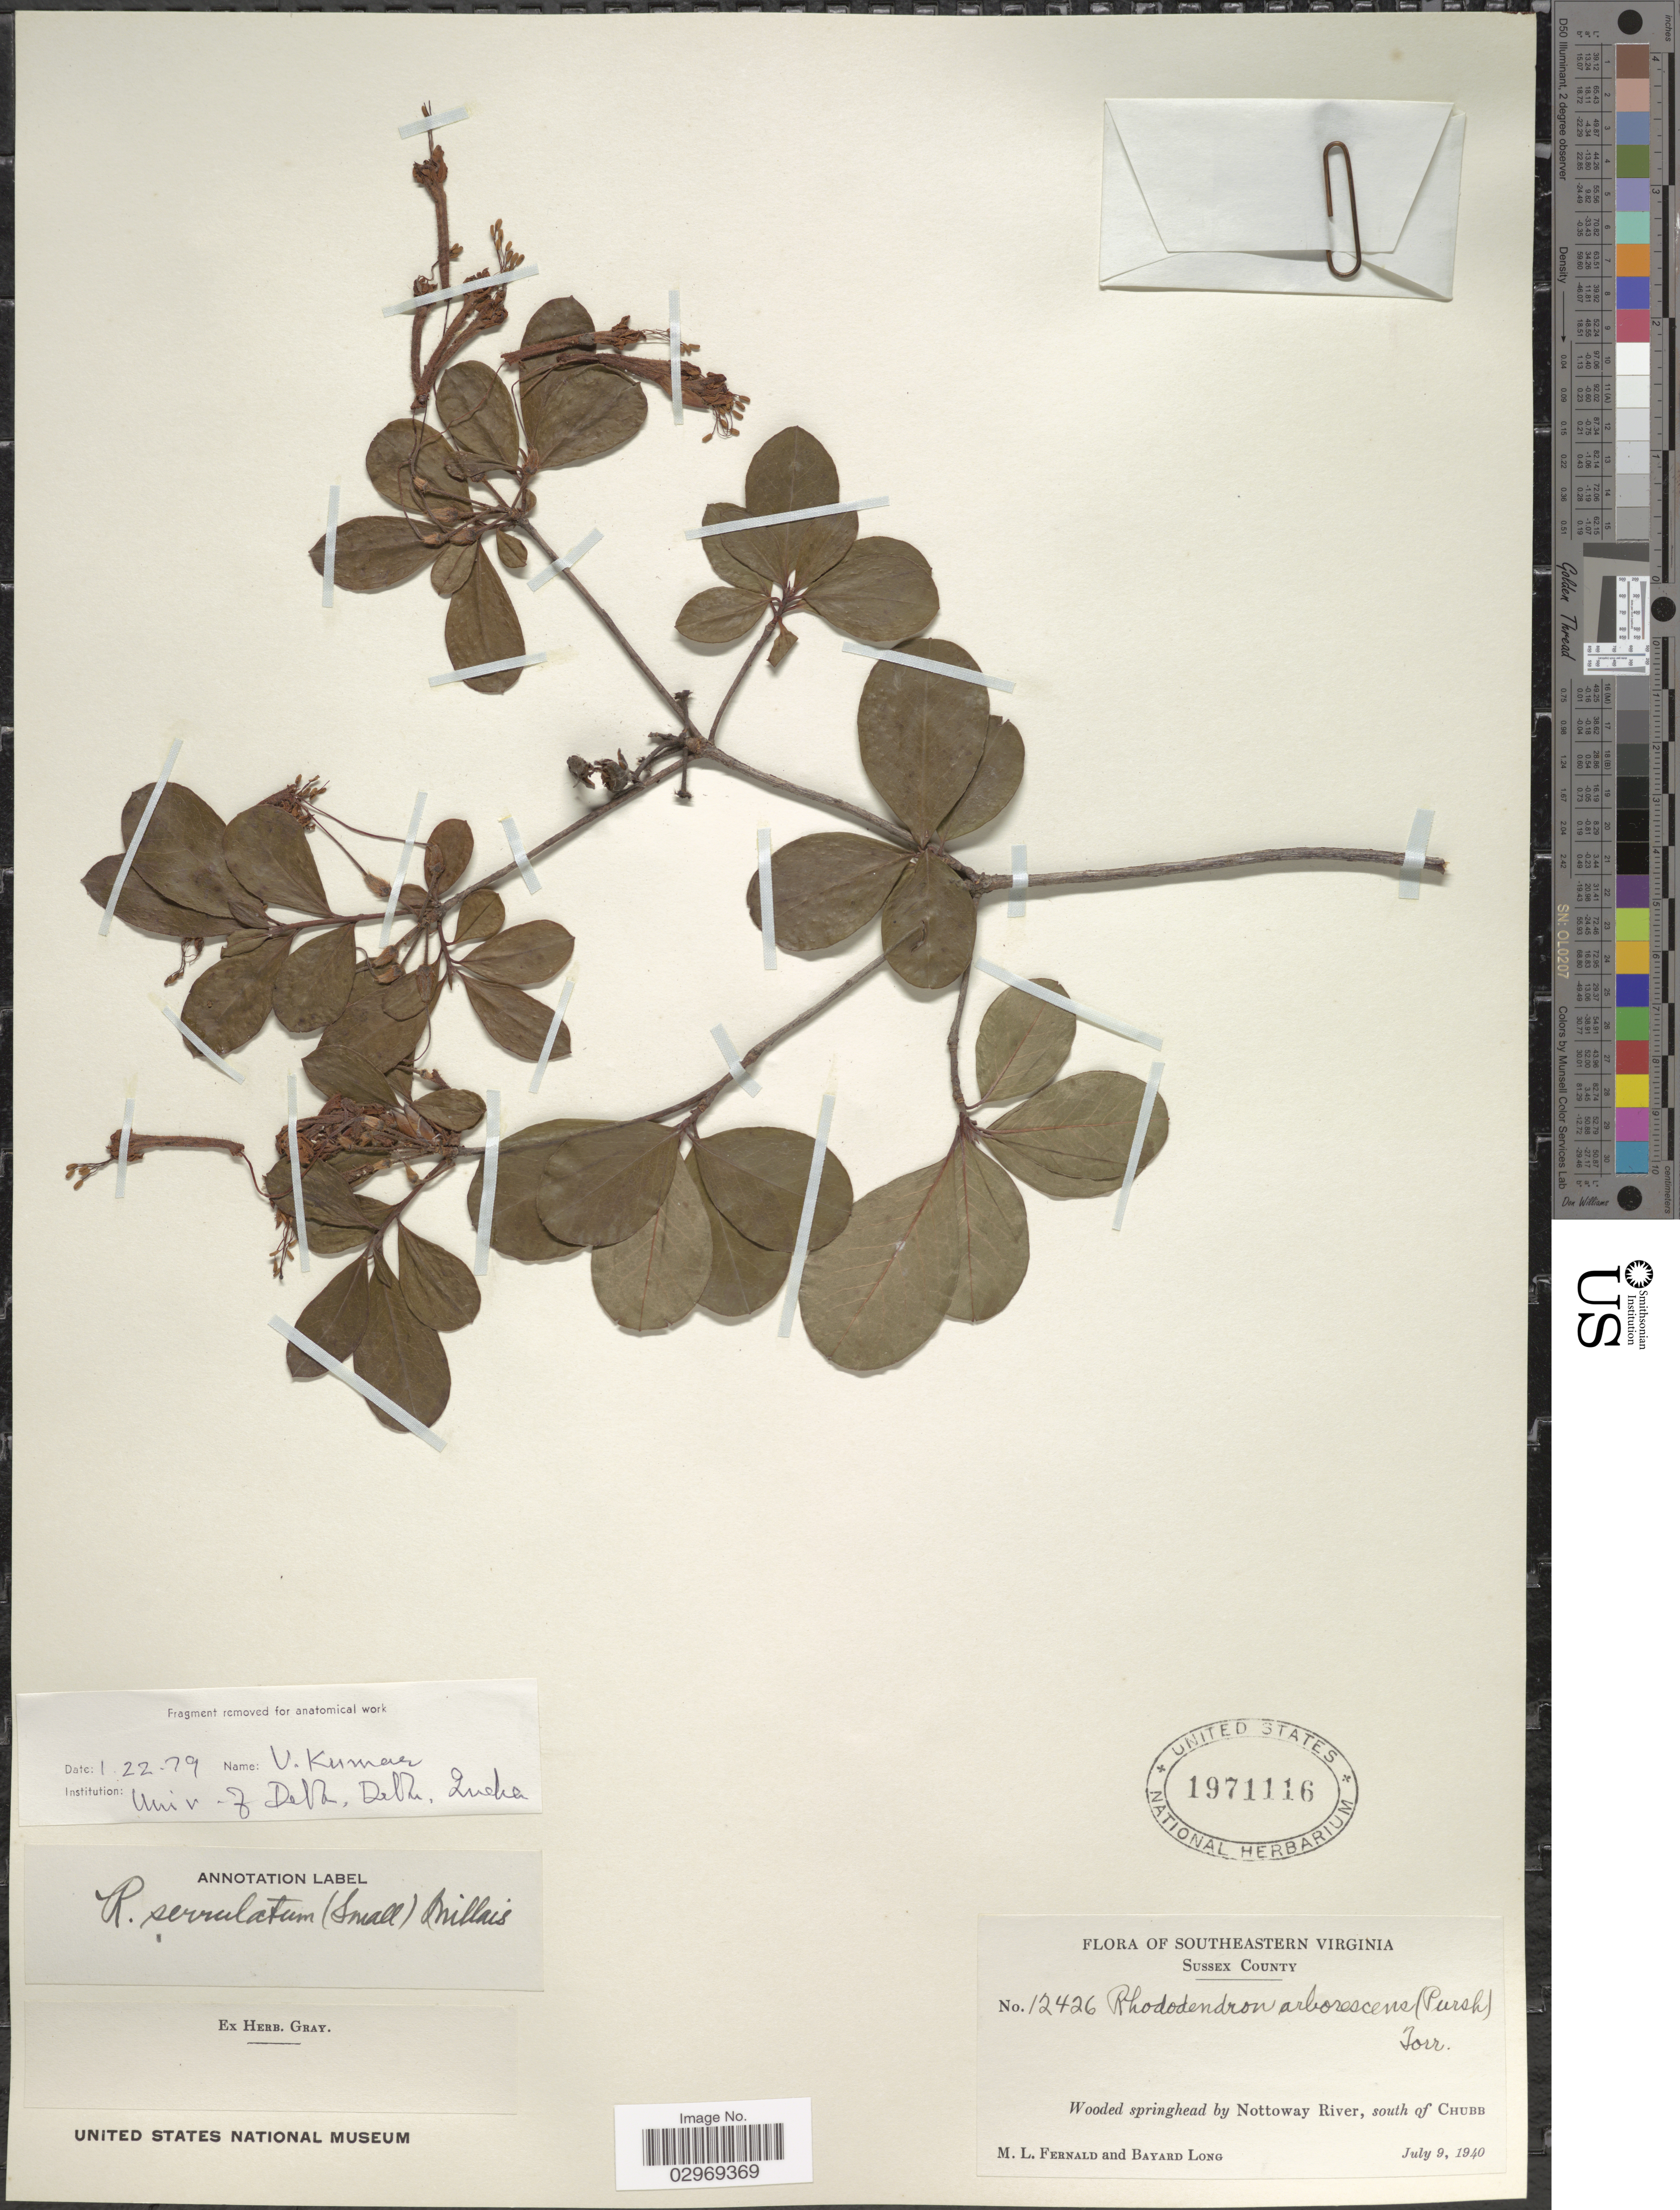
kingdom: Plantae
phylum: Tracheophyta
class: Magnoliopsida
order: Ericales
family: Ericaceae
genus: Rhododendron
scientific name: Rhododendron serrulatum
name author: (Small) Millais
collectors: M. L. Fernald & B. Long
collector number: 12426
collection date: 1940-07-09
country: United States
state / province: Virginia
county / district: Sussex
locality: Southeastern Virginia. Sussex County. Wooded springhead by Nottoway River, south of Chubb.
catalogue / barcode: US 1971116